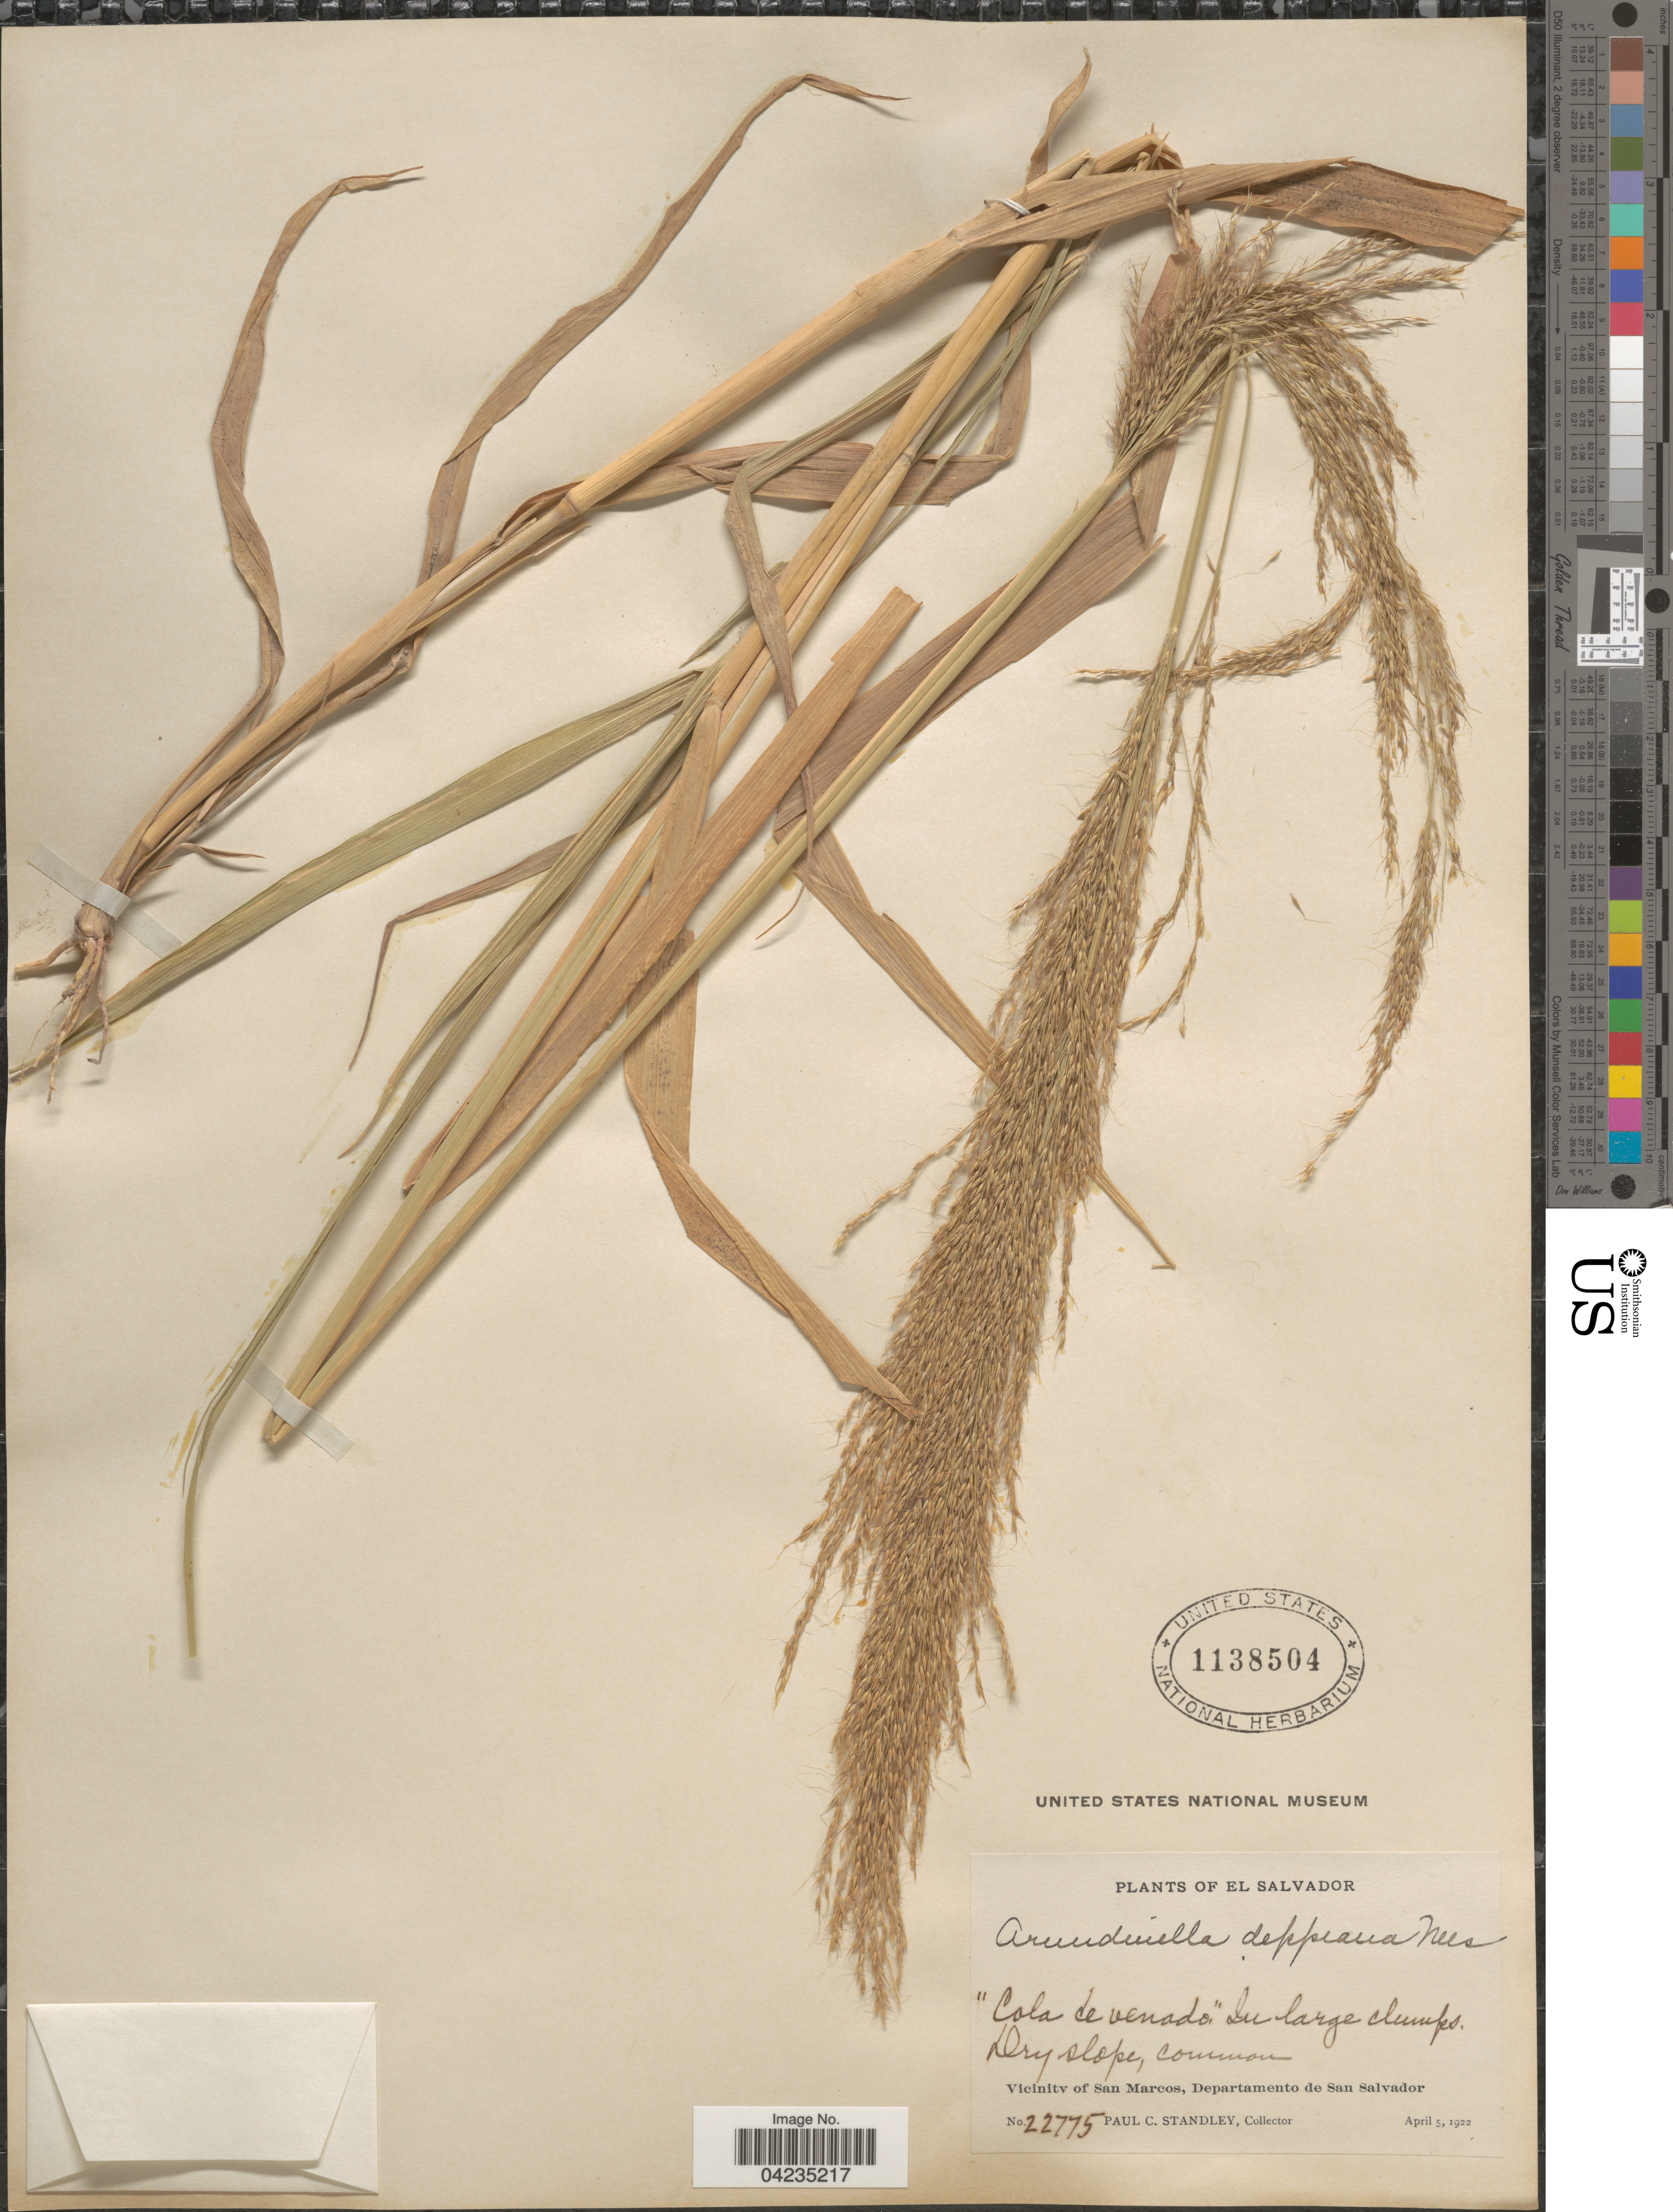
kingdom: Plantae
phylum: Tracheophyta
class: Liliopsida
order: Poales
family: Poaceae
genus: Arundinella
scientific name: Arundinella deppeana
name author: Nees ex Steud.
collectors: P. C. Standley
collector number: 22775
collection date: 1922-04-05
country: El Salvador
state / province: San Salvador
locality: Vicinity of San Marcos, Departamento de San Salvador.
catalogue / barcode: US 1138504